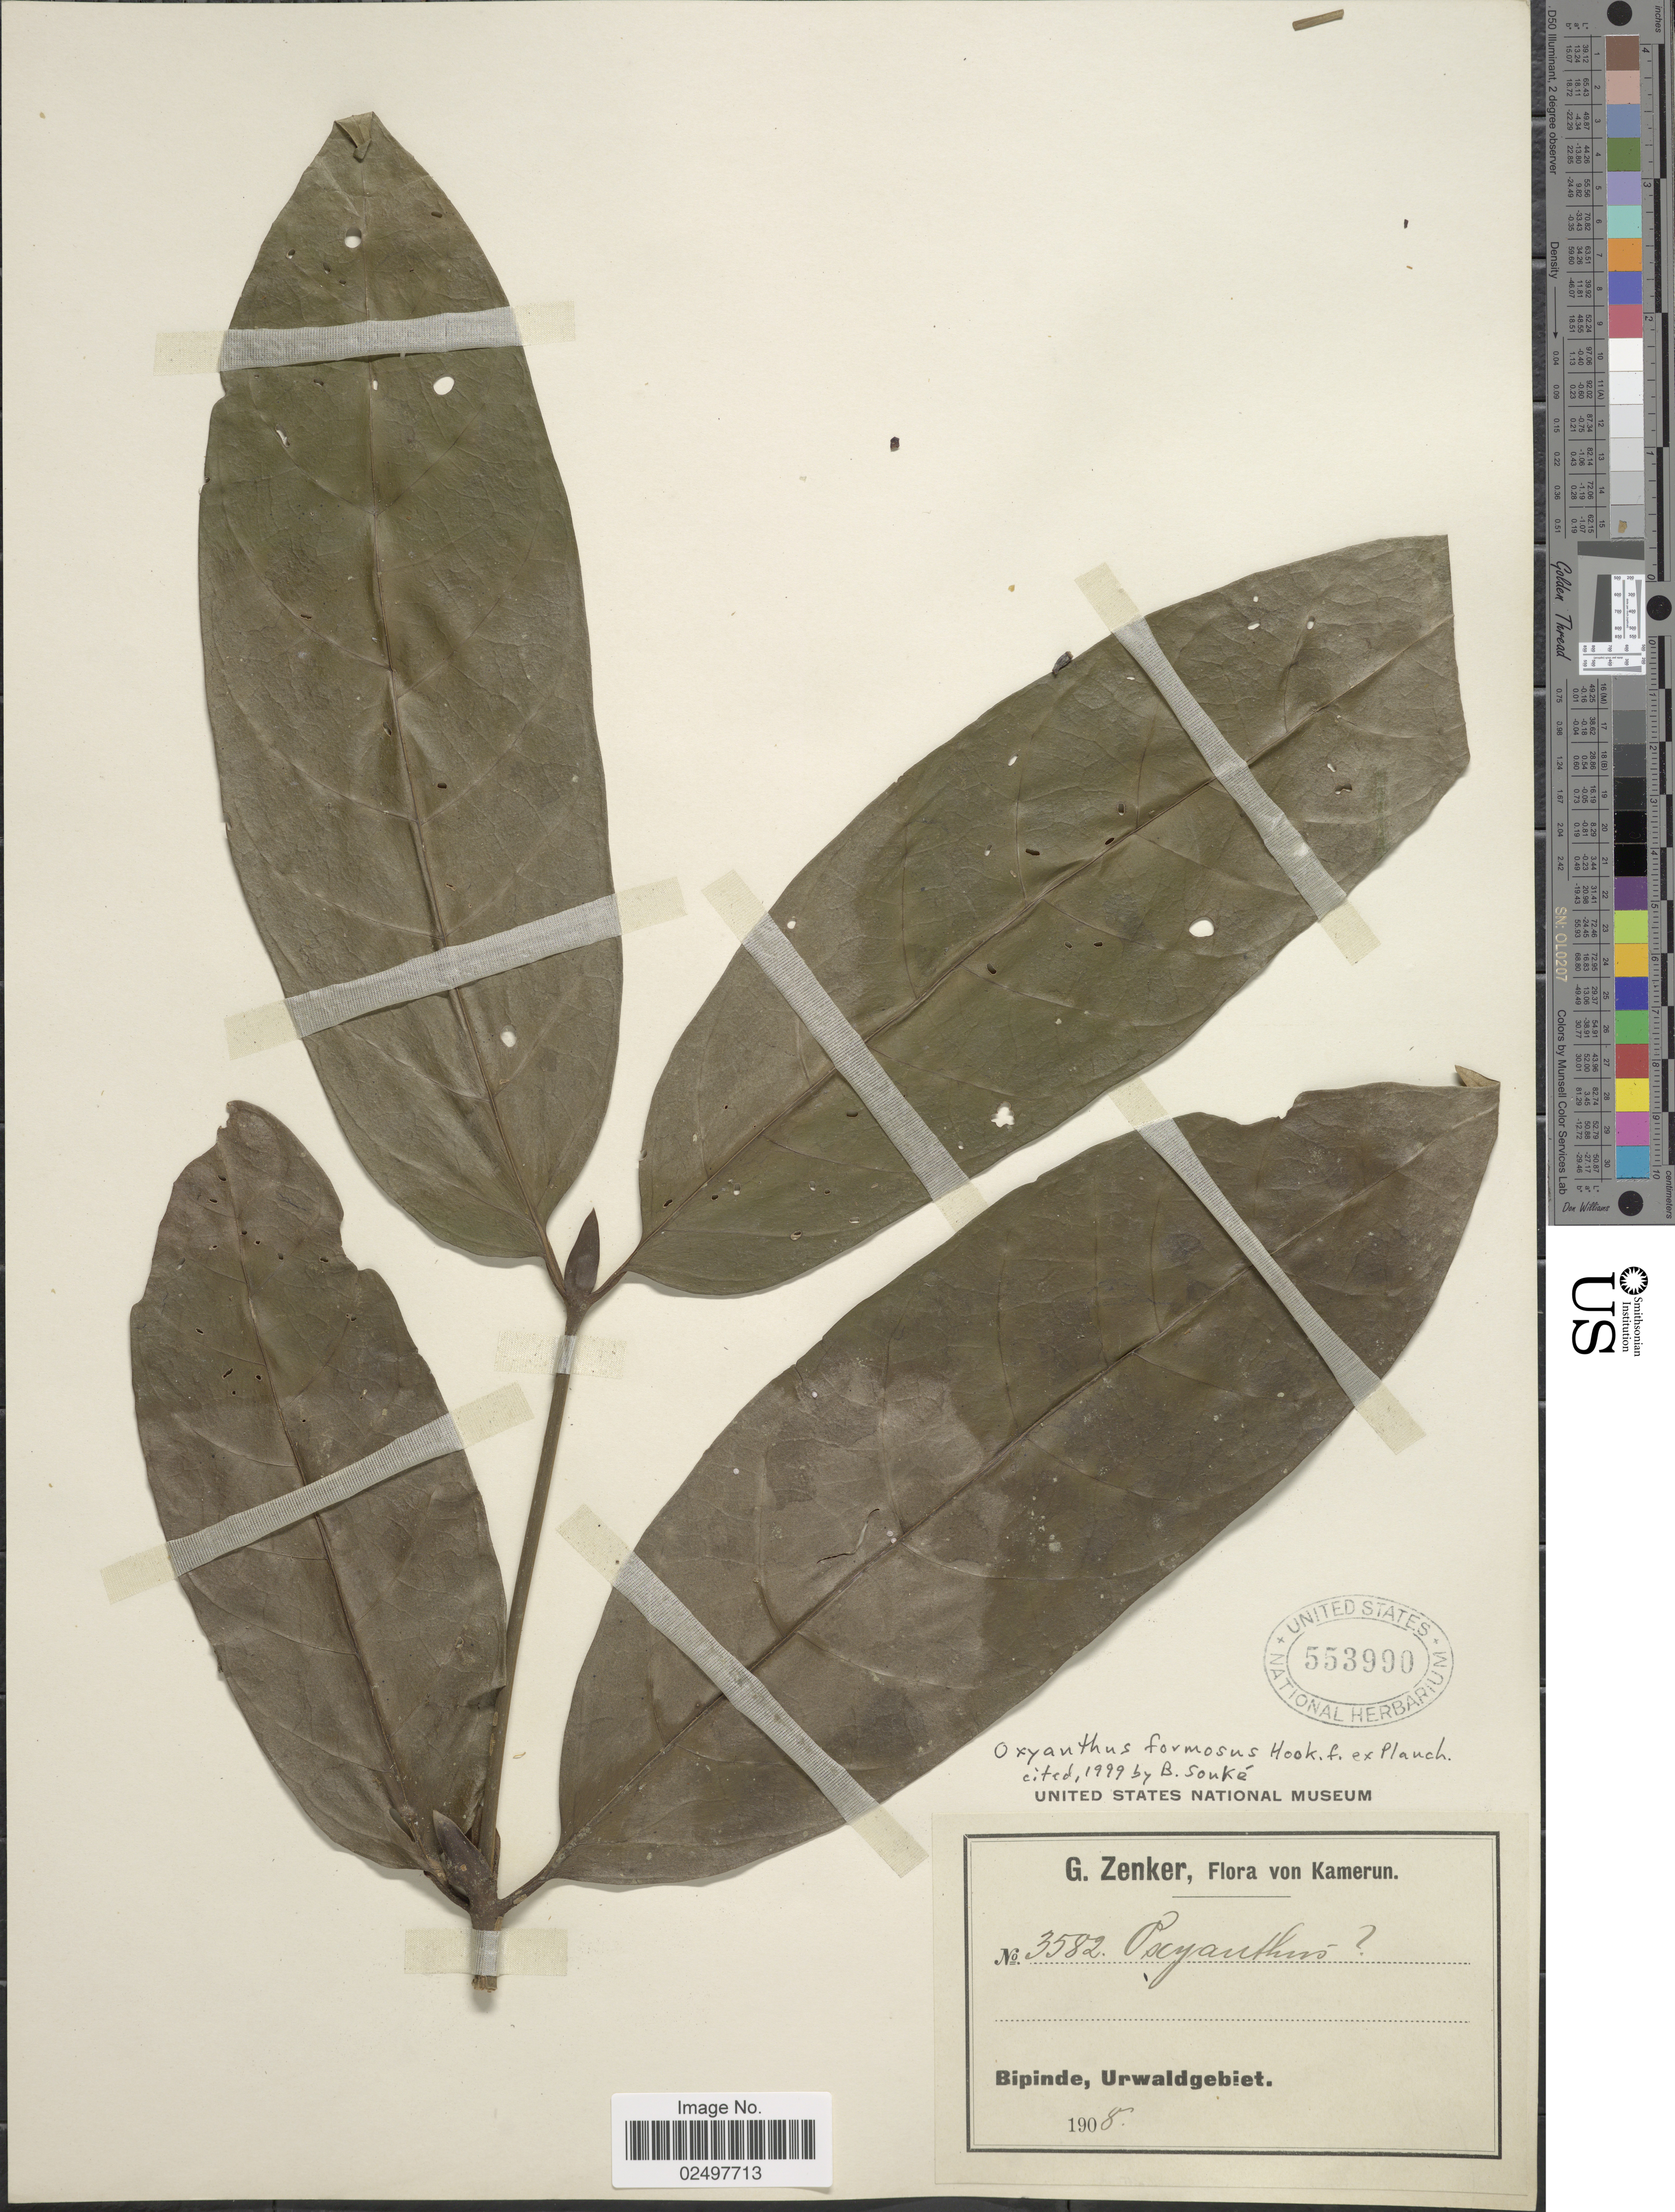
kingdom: Plantae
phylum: Tracheophyta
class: Magnoliopsida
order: Gentianales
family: Rubiaceae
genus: Oxyanthus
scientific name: Oxyanthus formosus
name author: Hook. f. ex Planch.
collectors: G. A. Zenker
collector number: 3582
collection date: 1908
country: Cameroon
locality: Kamerun, Bipinde, Urwaldgebiet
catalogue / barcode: US 553990